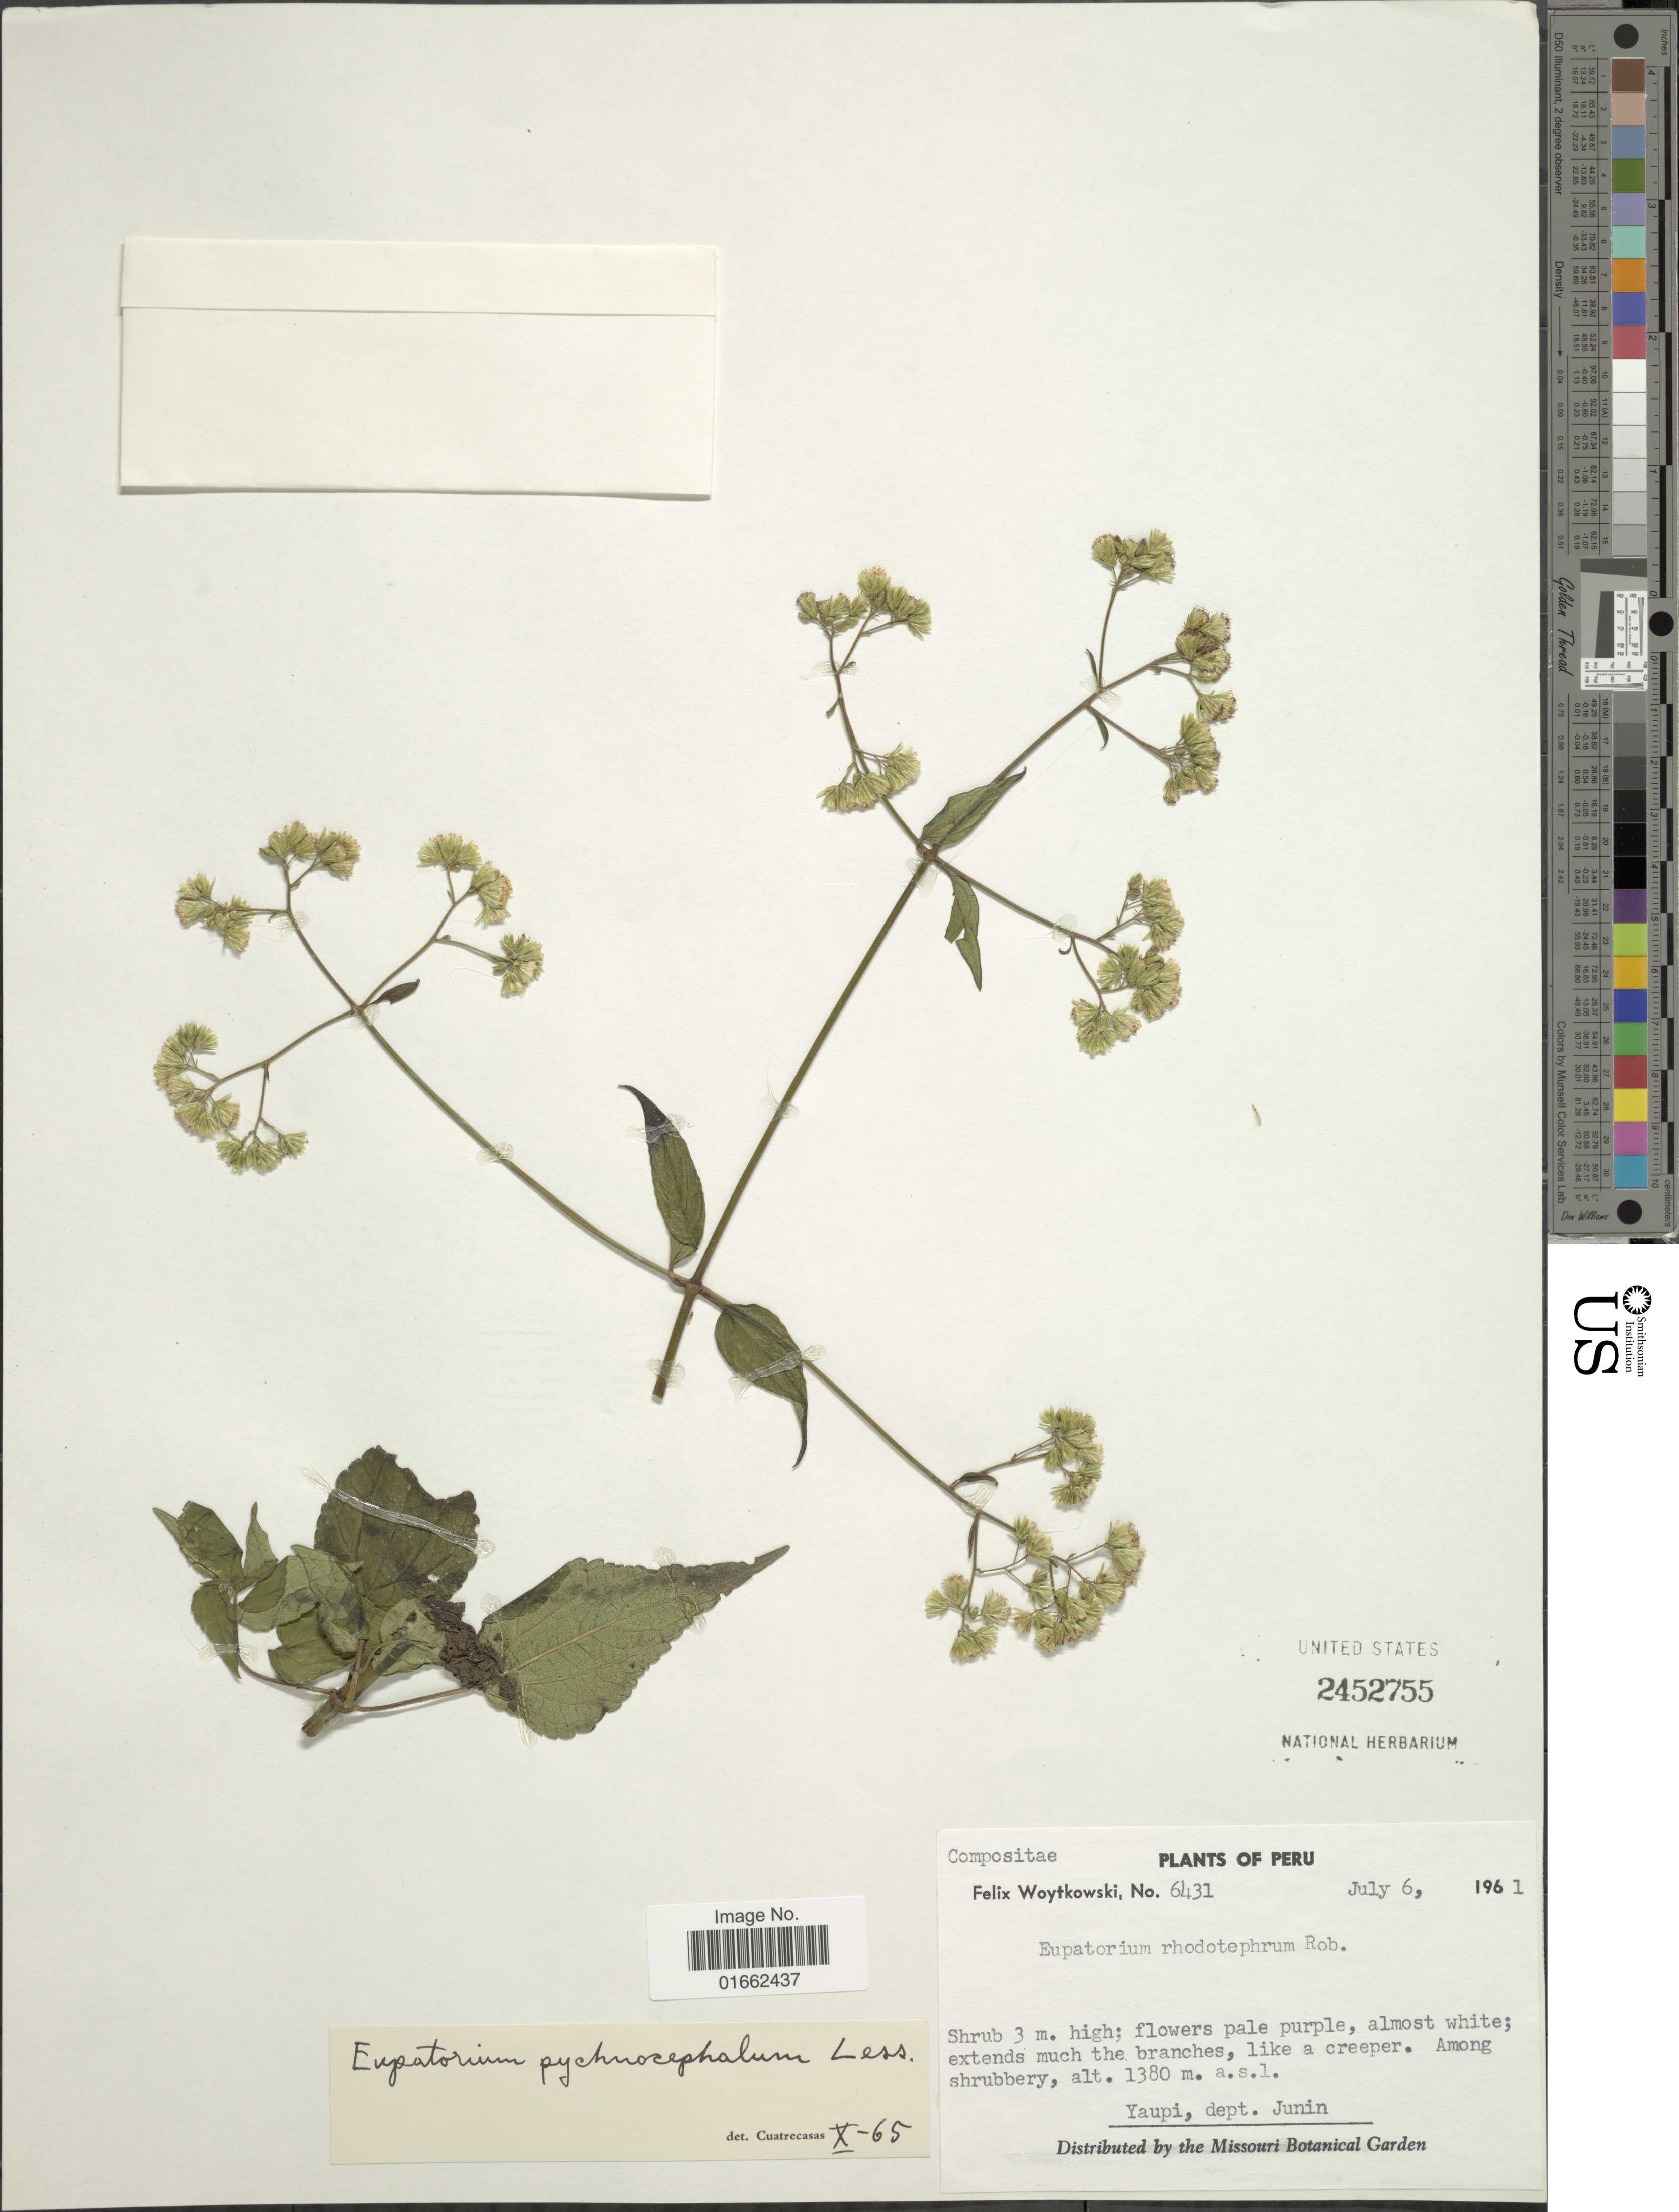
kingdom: Plantae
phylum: Tracheophyta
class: Magnoliopsida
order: Asterales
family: Asteraceae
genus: Fleischmannia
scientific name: Fleischmannia marginata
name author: (Poepp. & Endl.) R.M. King & H. Rob.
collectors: F. Woytkowski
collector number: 6431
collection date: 1961-07-06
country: Peru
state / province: Junín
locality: Yaupi, dept. Junin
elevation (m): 1380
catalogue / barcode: US 2452755